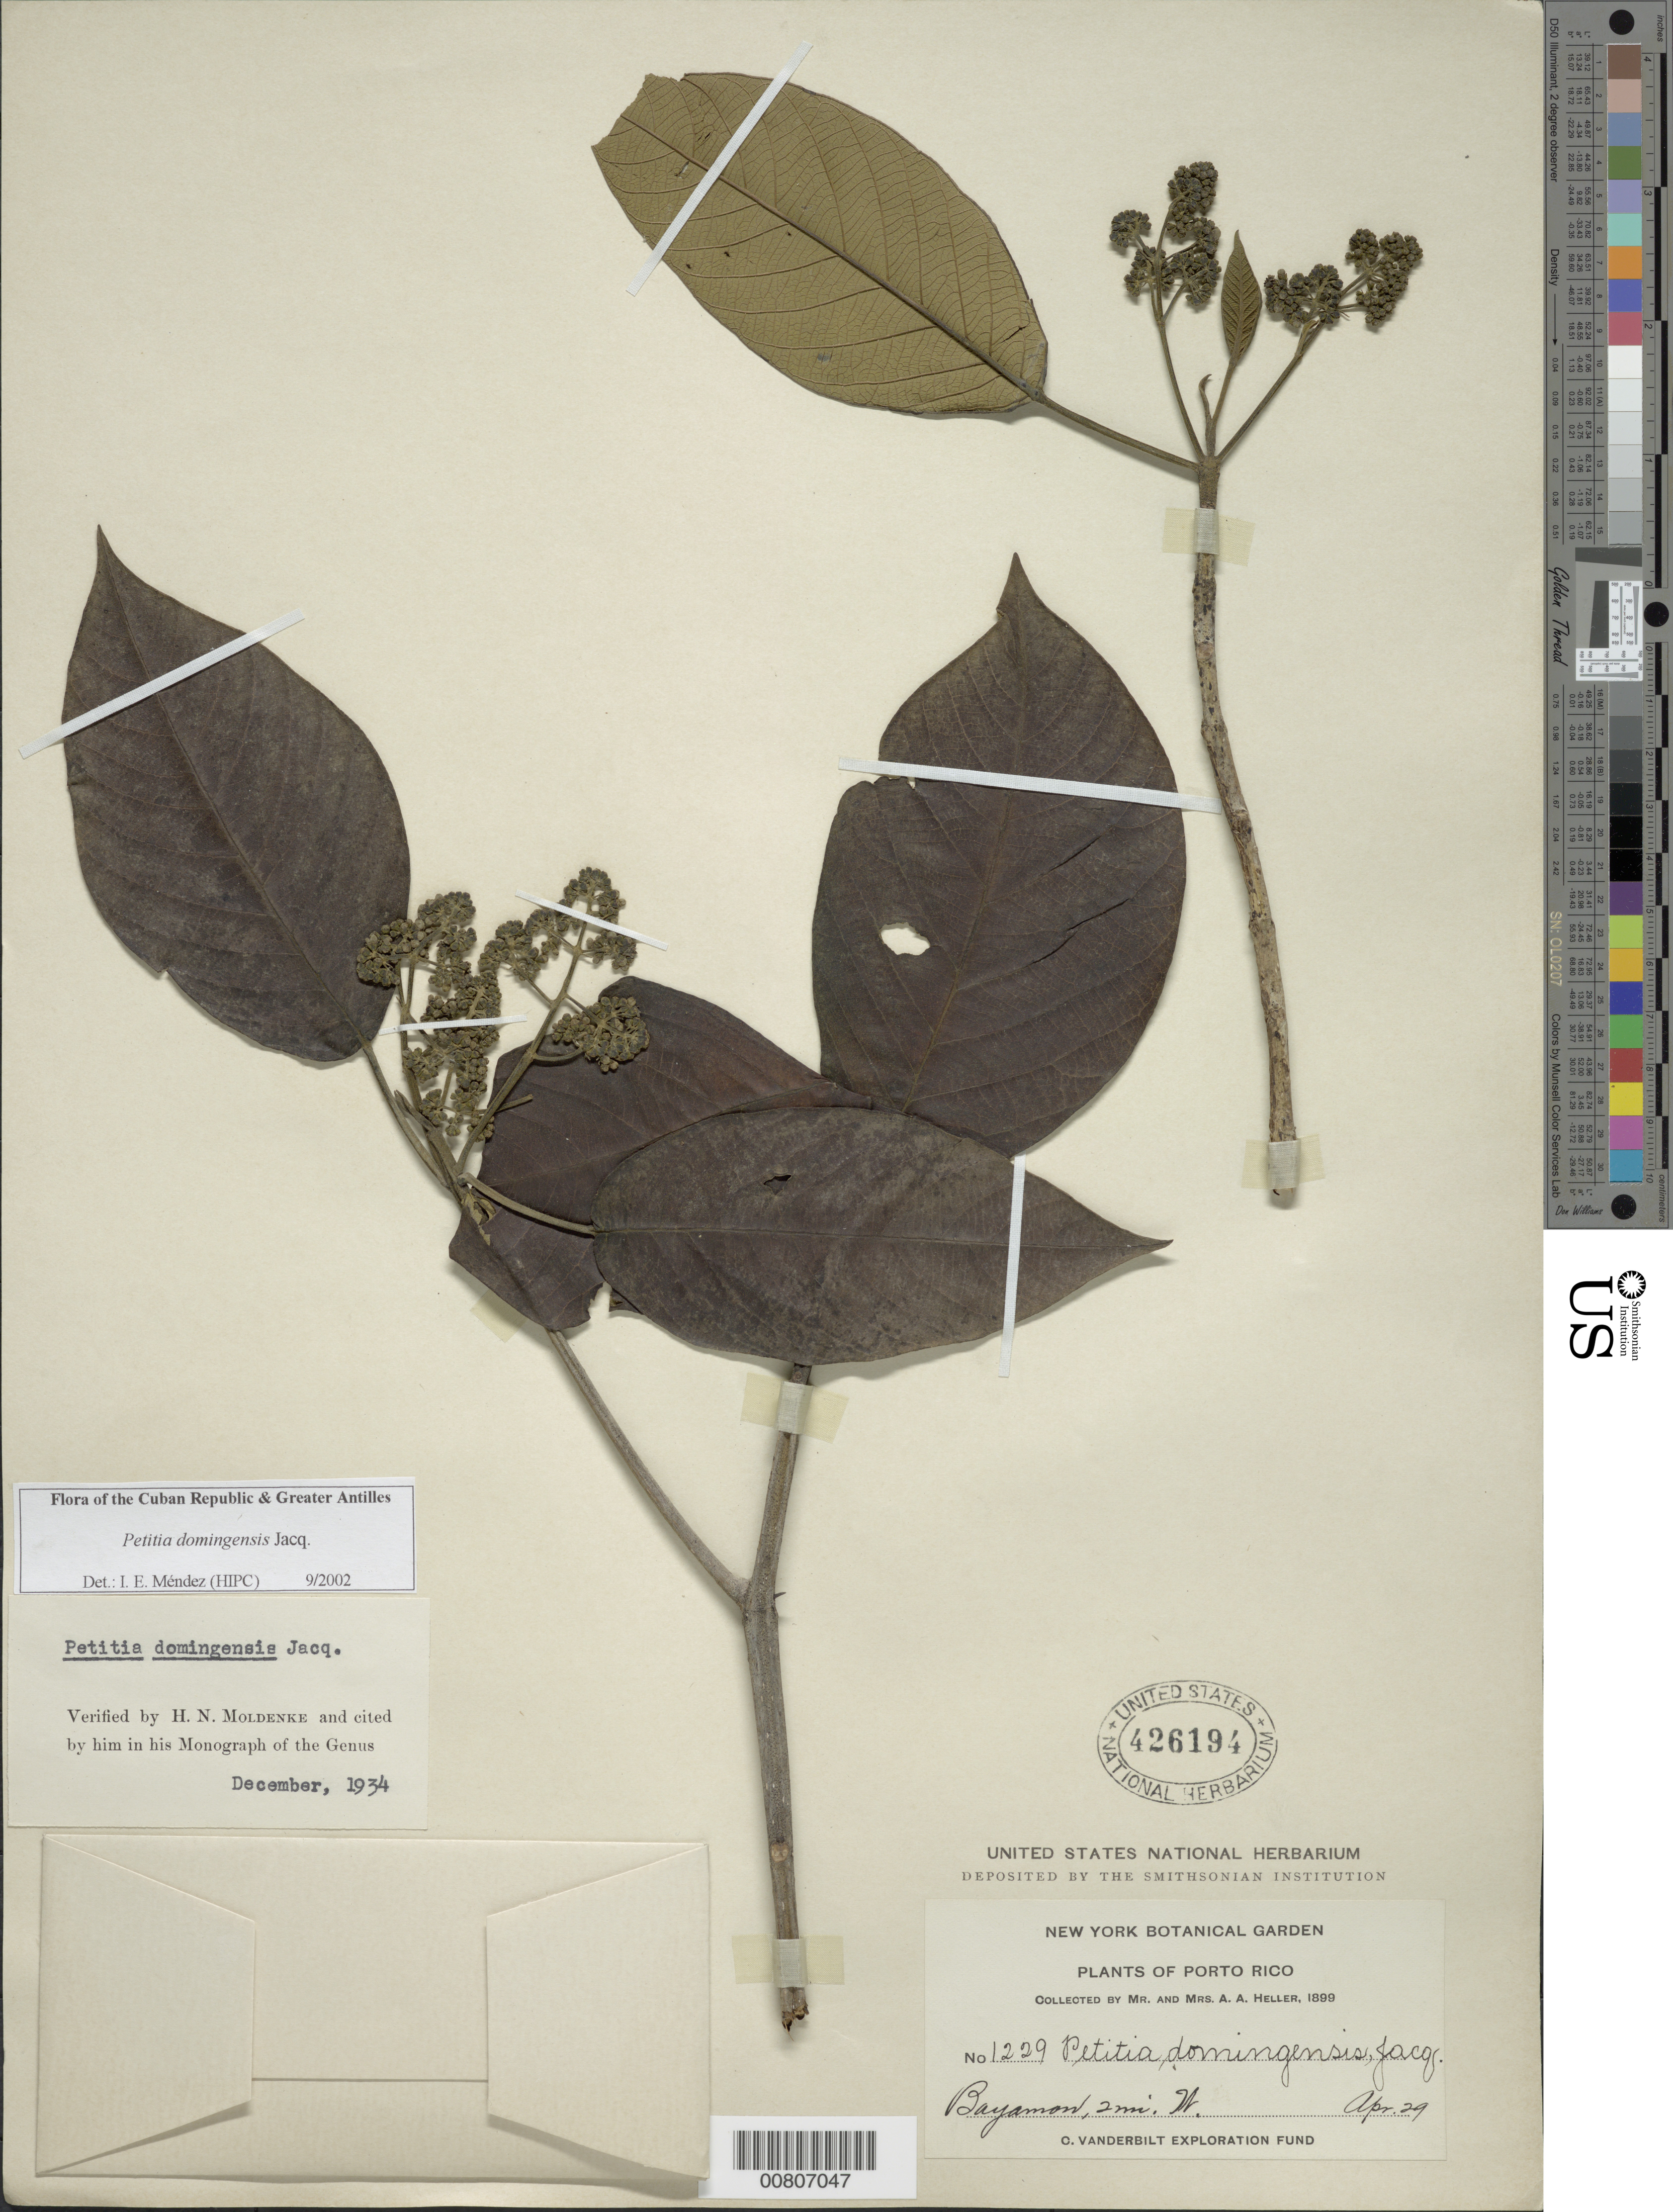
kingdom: Plantae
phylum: Tracheophyta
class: Magnoliopsida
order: Lamiales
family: Lamiaceae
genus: Petitia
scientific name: Petitia domingensis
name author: Jacq.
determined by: Méndez, Isidro E., (HIPC)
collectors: A. A. Heller & E. G. Heller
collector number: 1229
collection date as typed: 29 Apr 1899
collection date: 1899-04-29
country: Puerto Rico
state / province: Bayamón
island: Puerto Rico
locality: Bayamon, 2 miles W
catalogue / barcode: US 42694